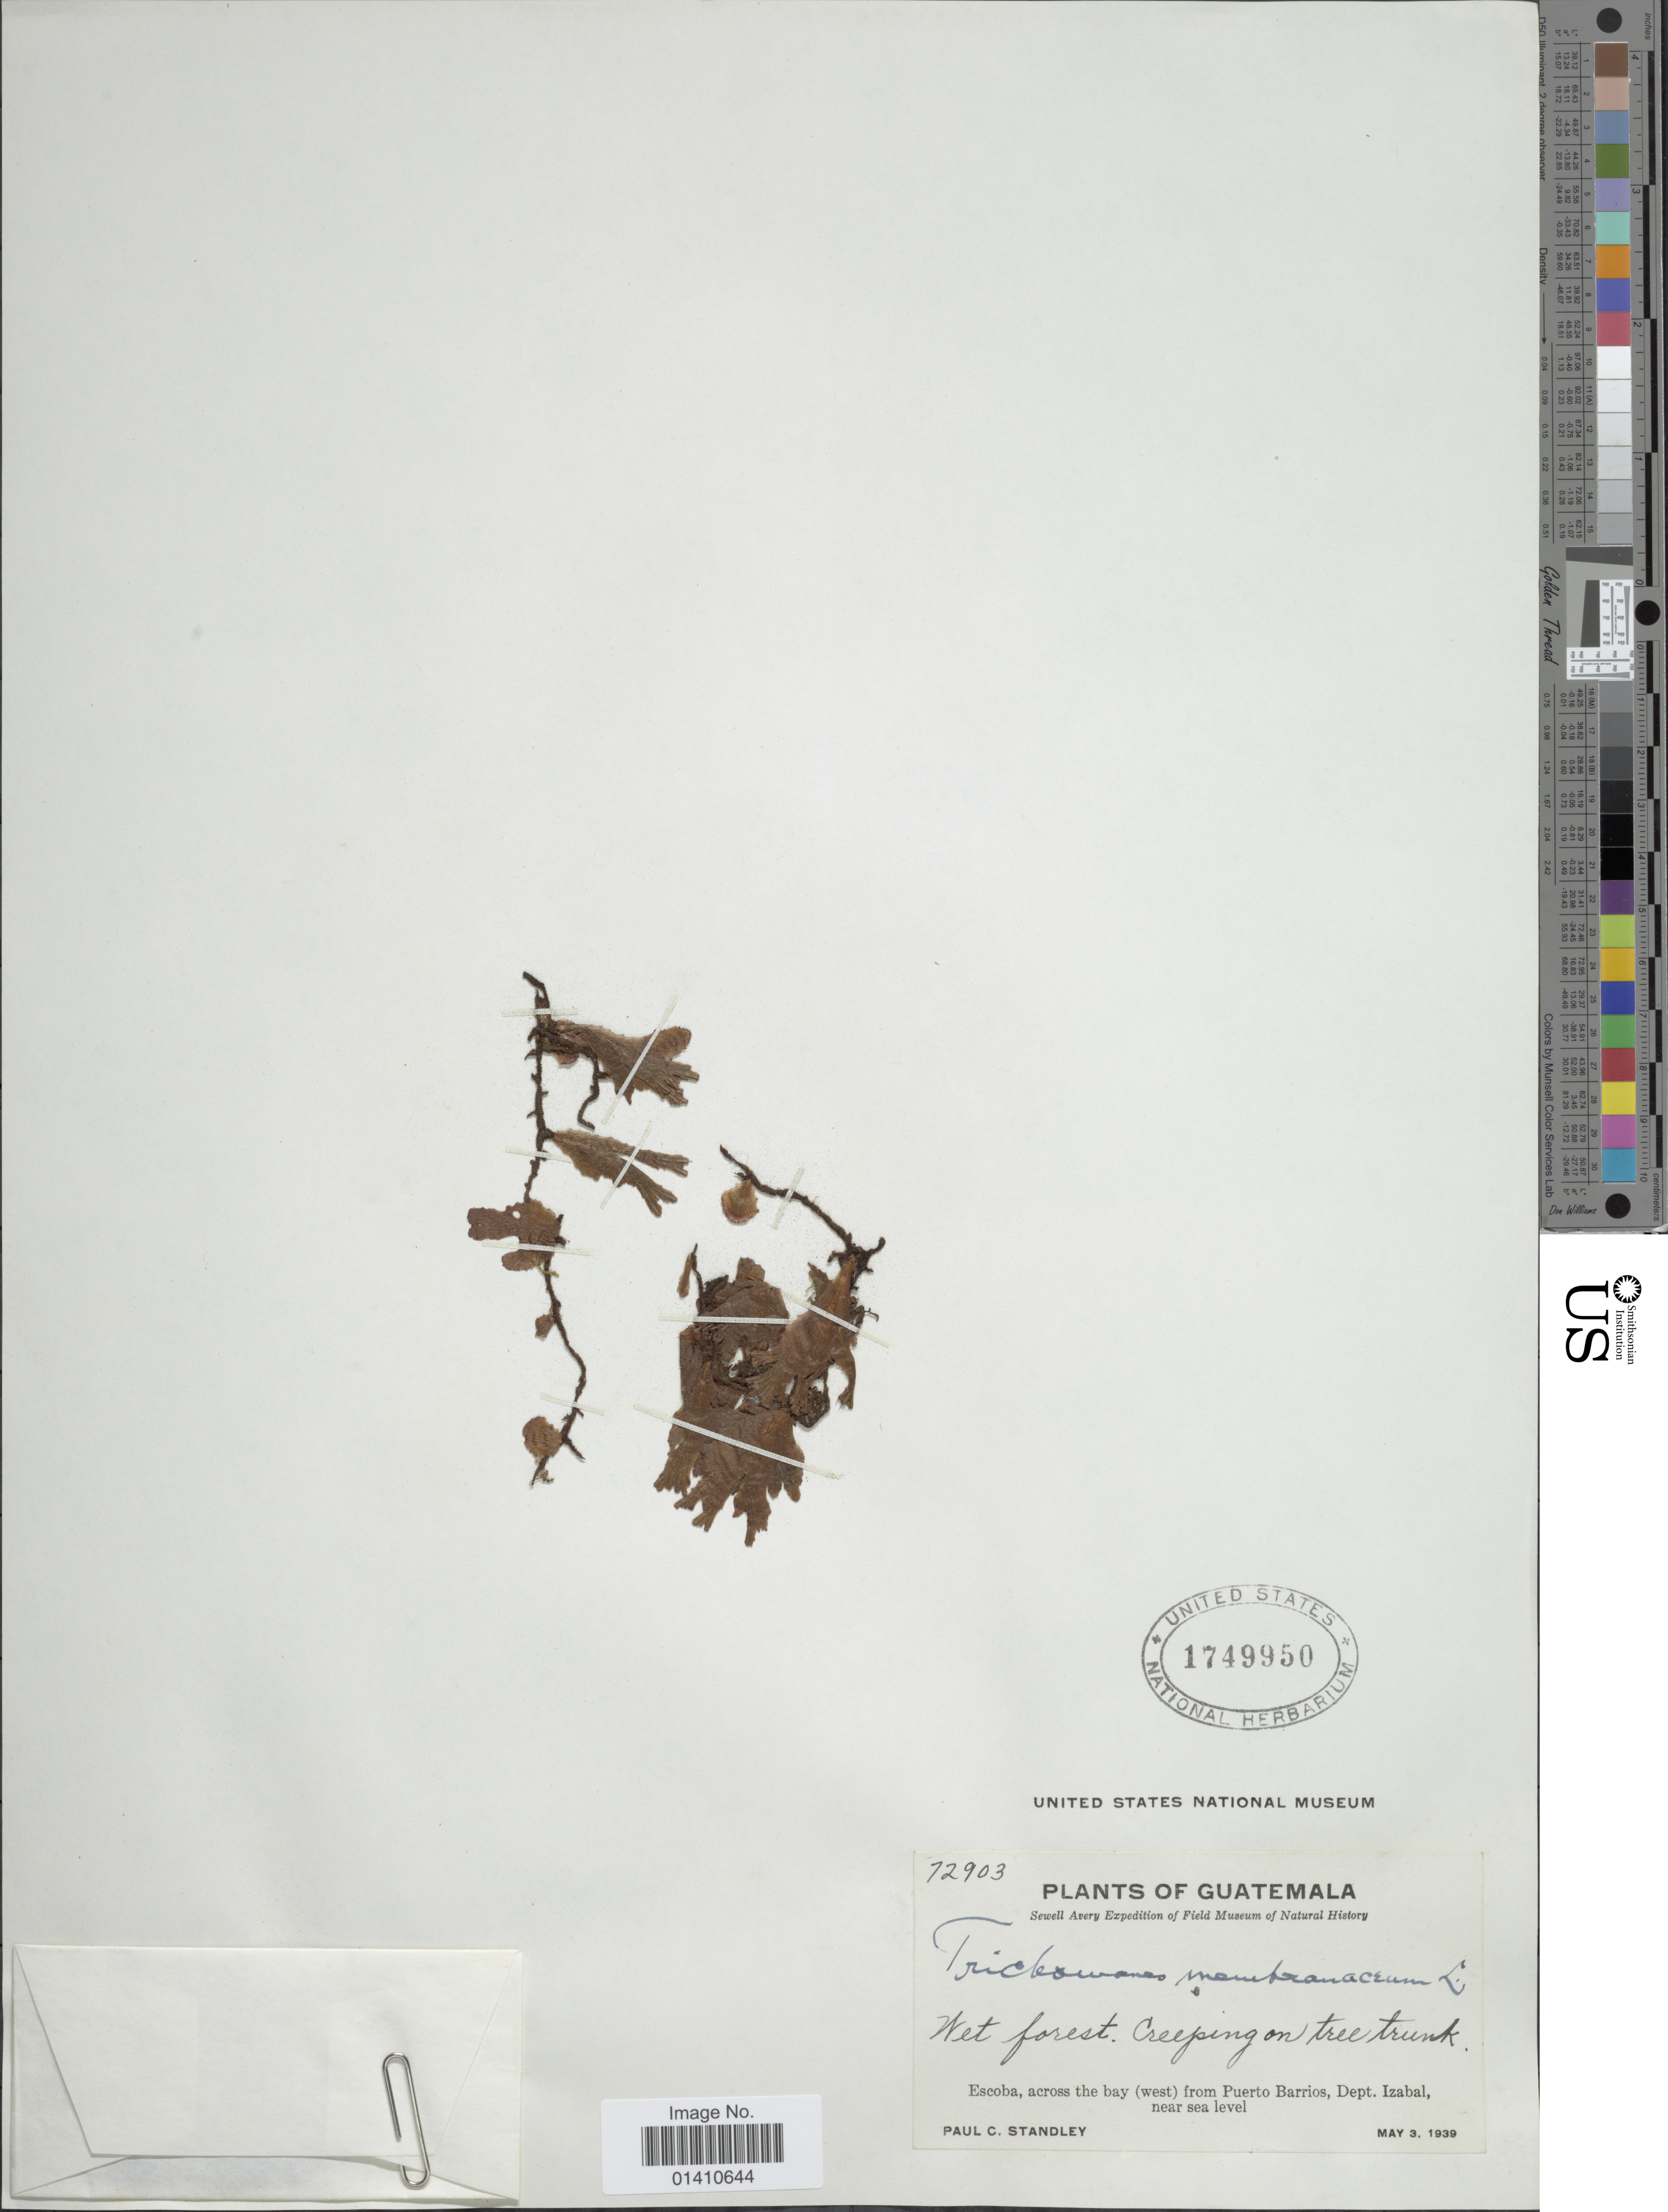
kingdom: Plantae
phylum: Tracheophyta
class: Polypodiopsida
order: Hymenophyllales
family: Hymenophyllaceae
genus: Didymoglossum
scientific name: Didymoglossum membranaceum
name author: (L.) Vareschi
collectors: P. C. Standley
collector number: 72903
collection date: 1939-05-03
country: Guatemala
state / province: Izabal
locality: Escoba, across the bay (west) from Puerto Barrios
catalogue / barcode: US 1749950